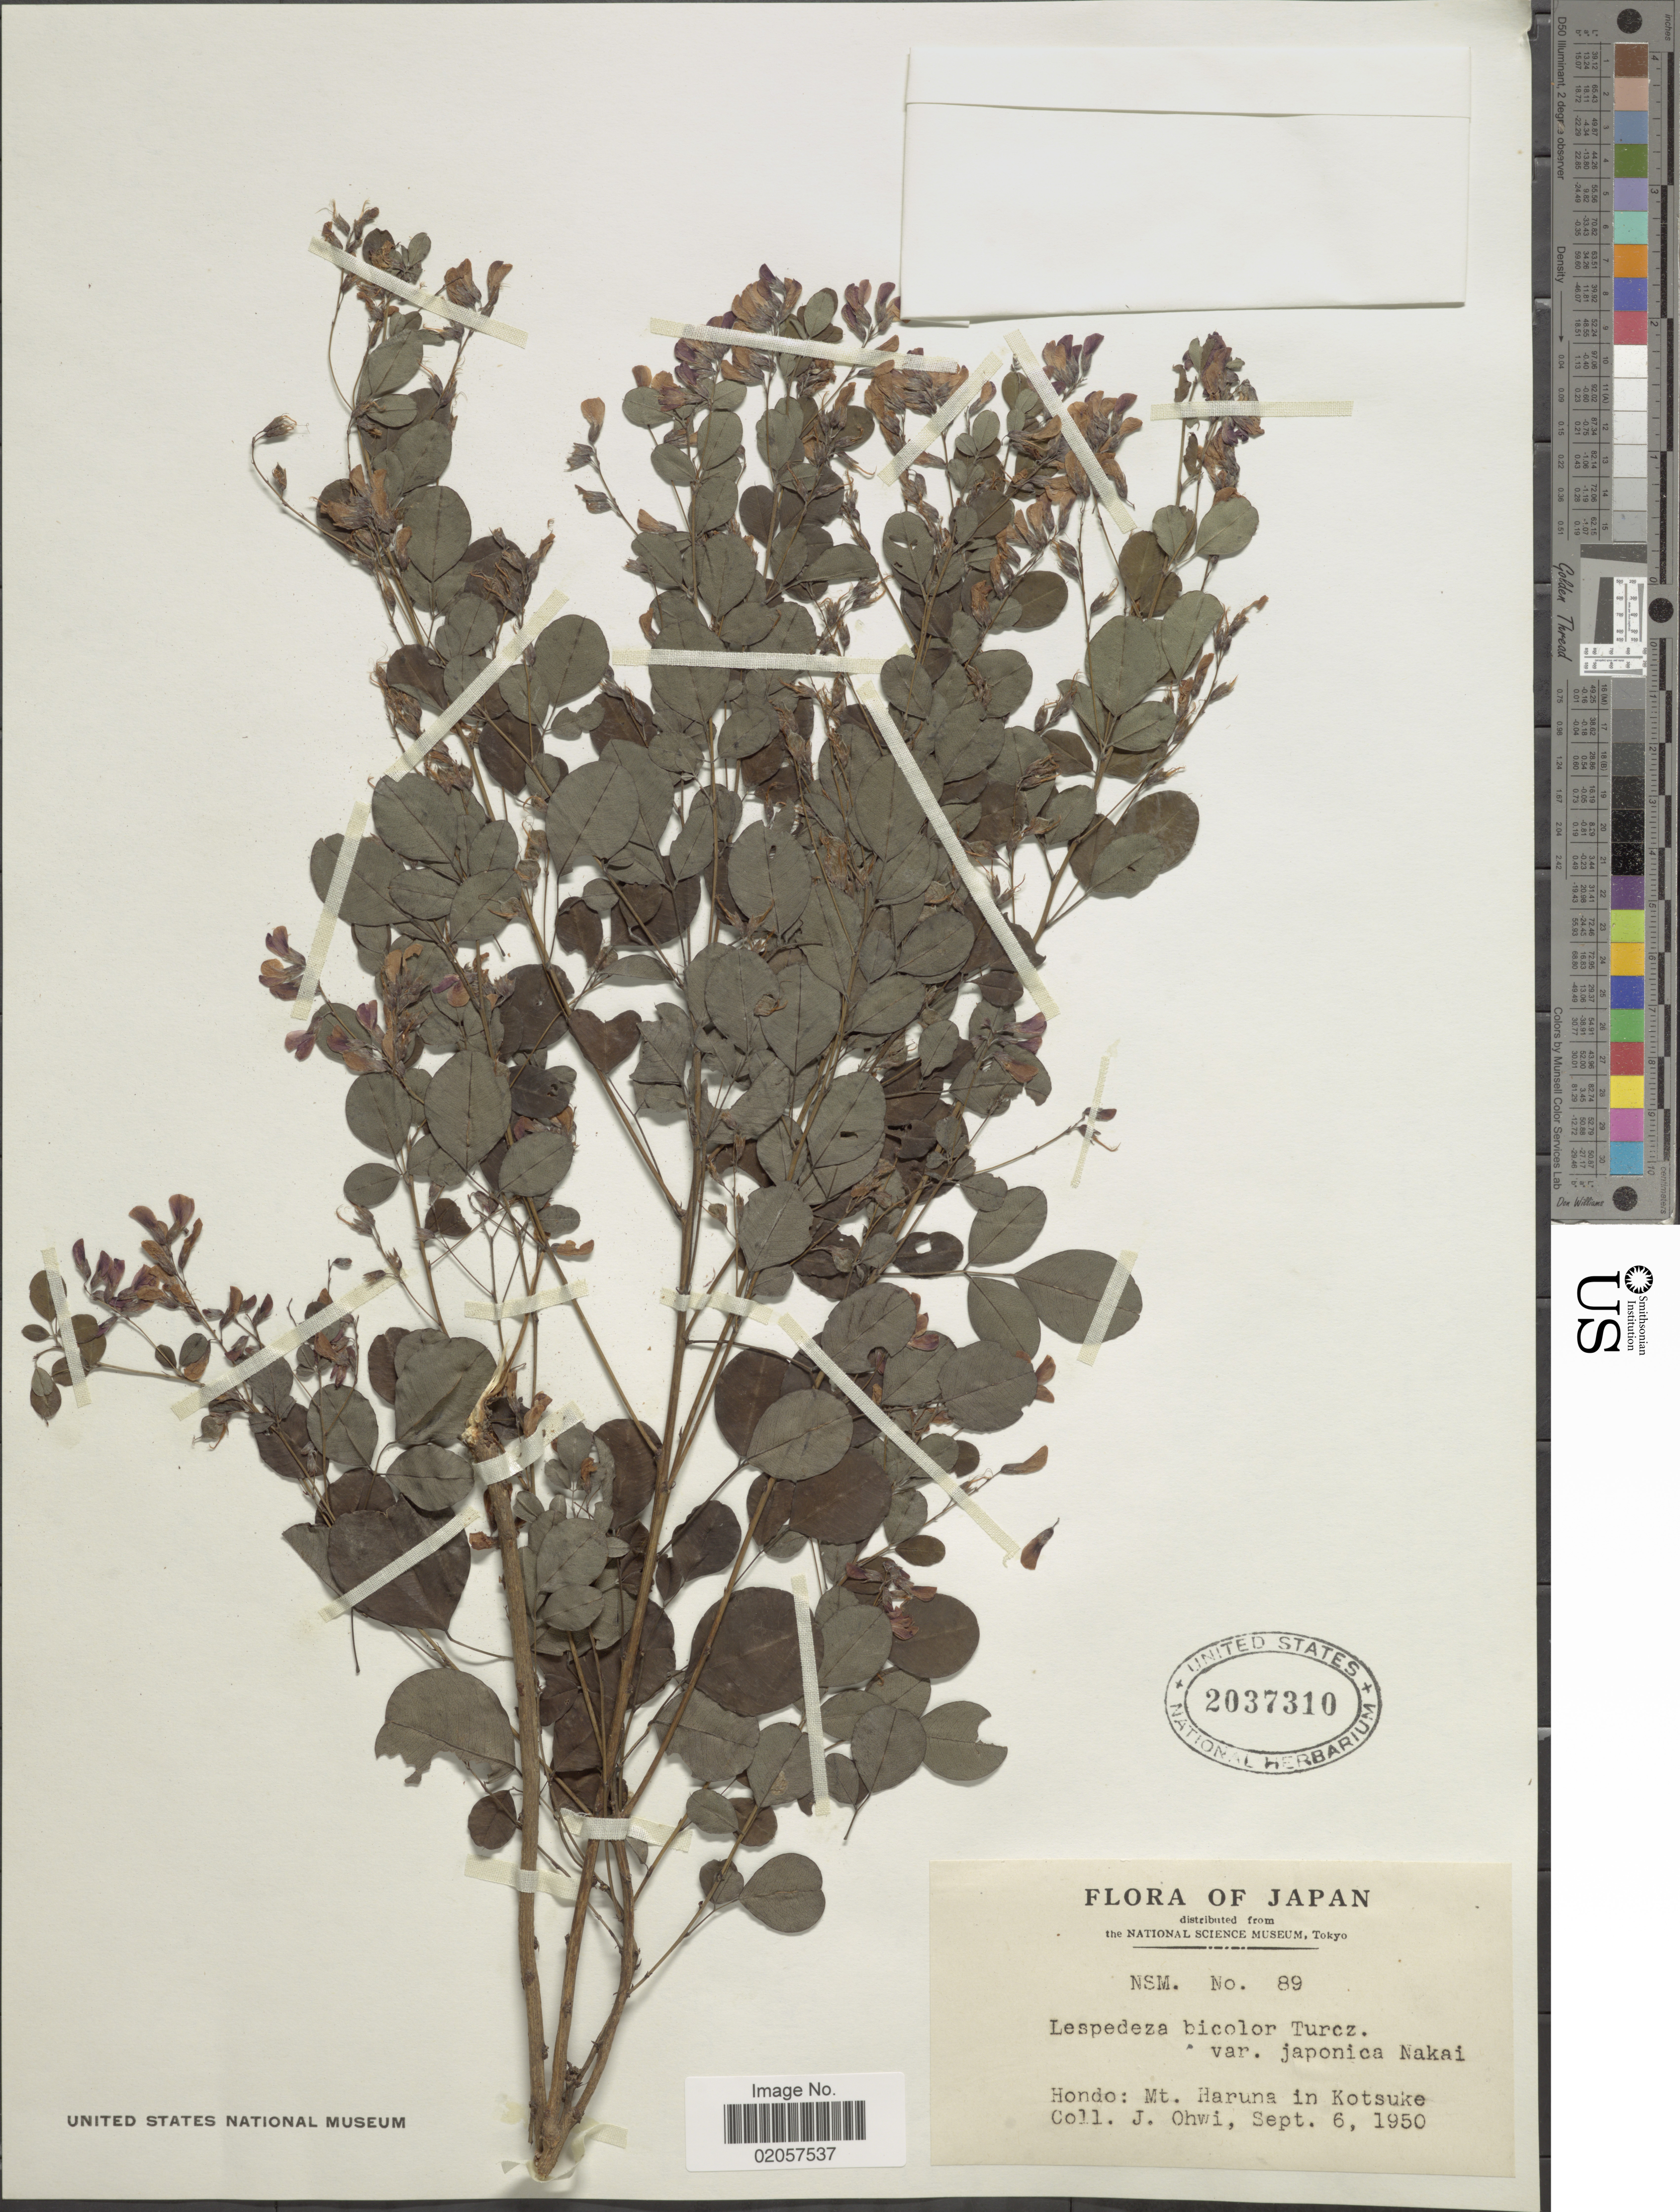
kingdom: Plantae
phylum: Tracheophyta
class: Magnoliopsida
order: Fabales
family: Fabaceae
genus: Lespedeza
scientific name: Lespedeza bicolor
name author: Turcz.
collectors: J. Ohwi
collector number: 89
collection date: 1950-09-06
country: Japan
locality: Japan, Hondo: Mt. Haruna in Kotsuke.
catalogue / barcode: US 2037310